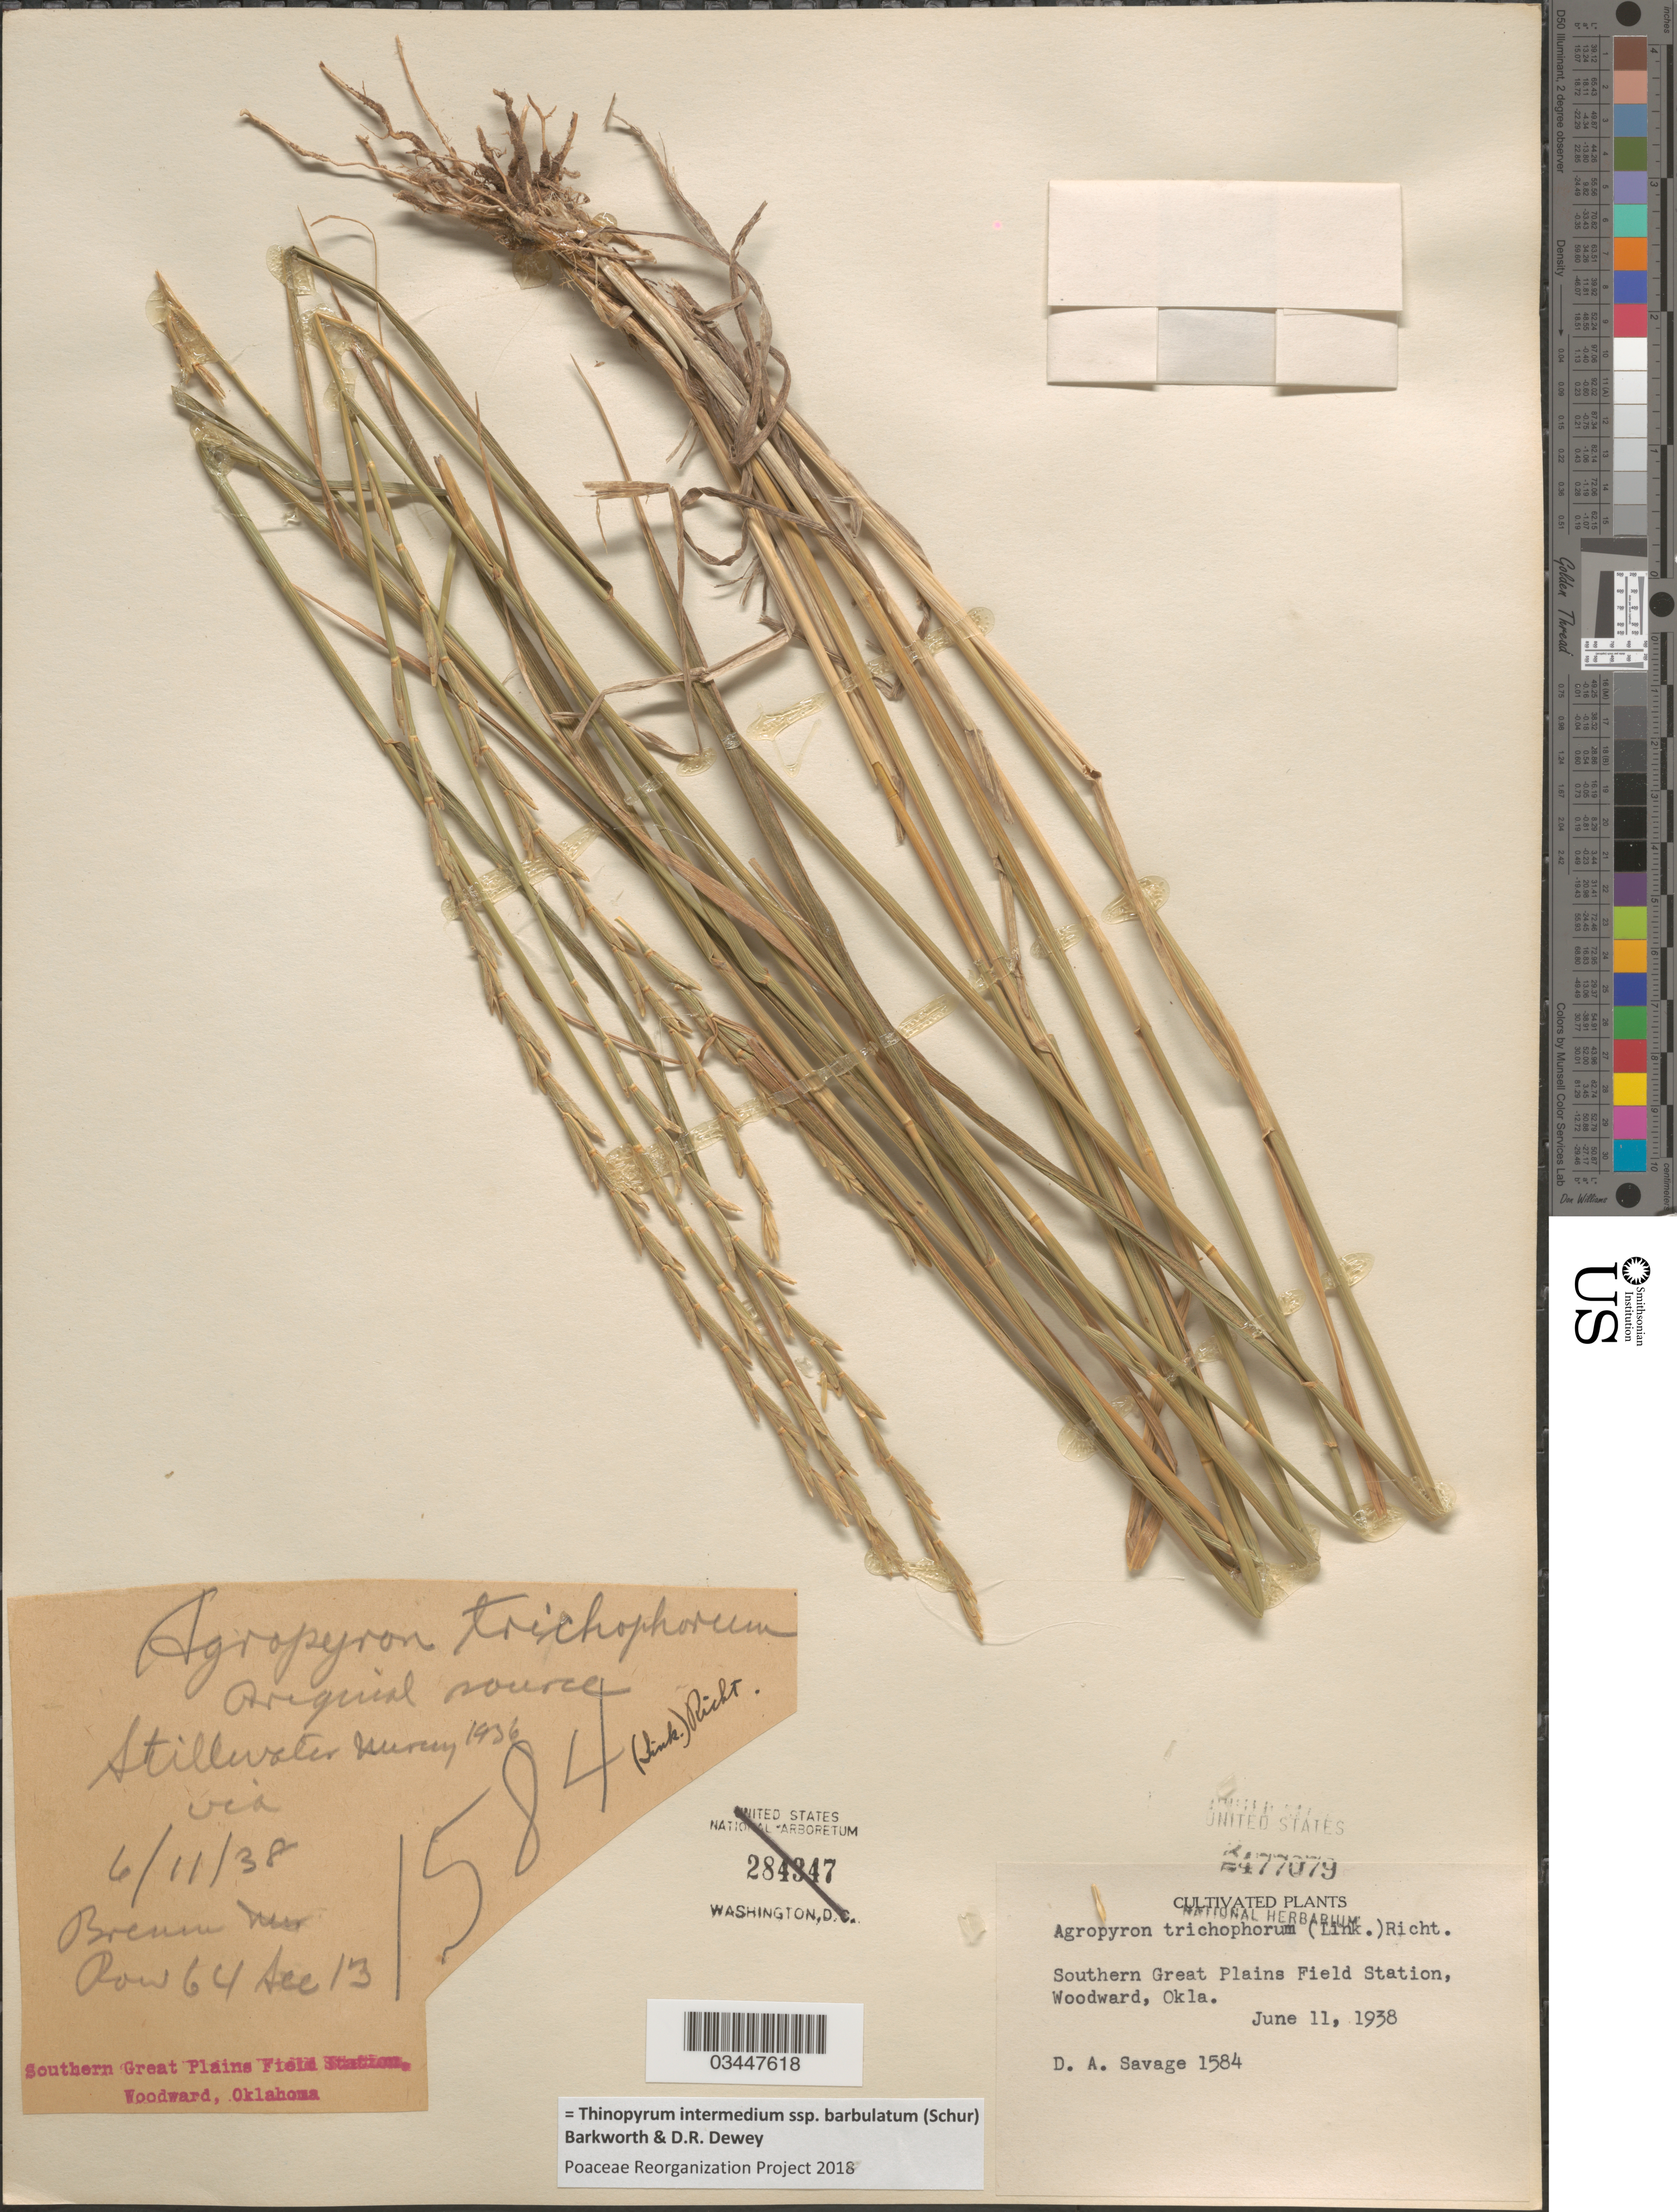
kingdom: Plantae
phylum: Tracheophyta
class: Liliopsida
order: Poales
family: Poaceae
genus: Thinopyrum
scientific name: Thinopyrum intermedium subsp. barbulatum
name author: (Schur) Barkworth & Dewey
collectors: D. Savage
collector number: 1584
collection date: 1938-06-11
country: United States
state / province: Oklahoma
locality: Row 64 Sec13. Southern Great Plains Field Station, Woodward.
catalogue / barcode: US 2477079